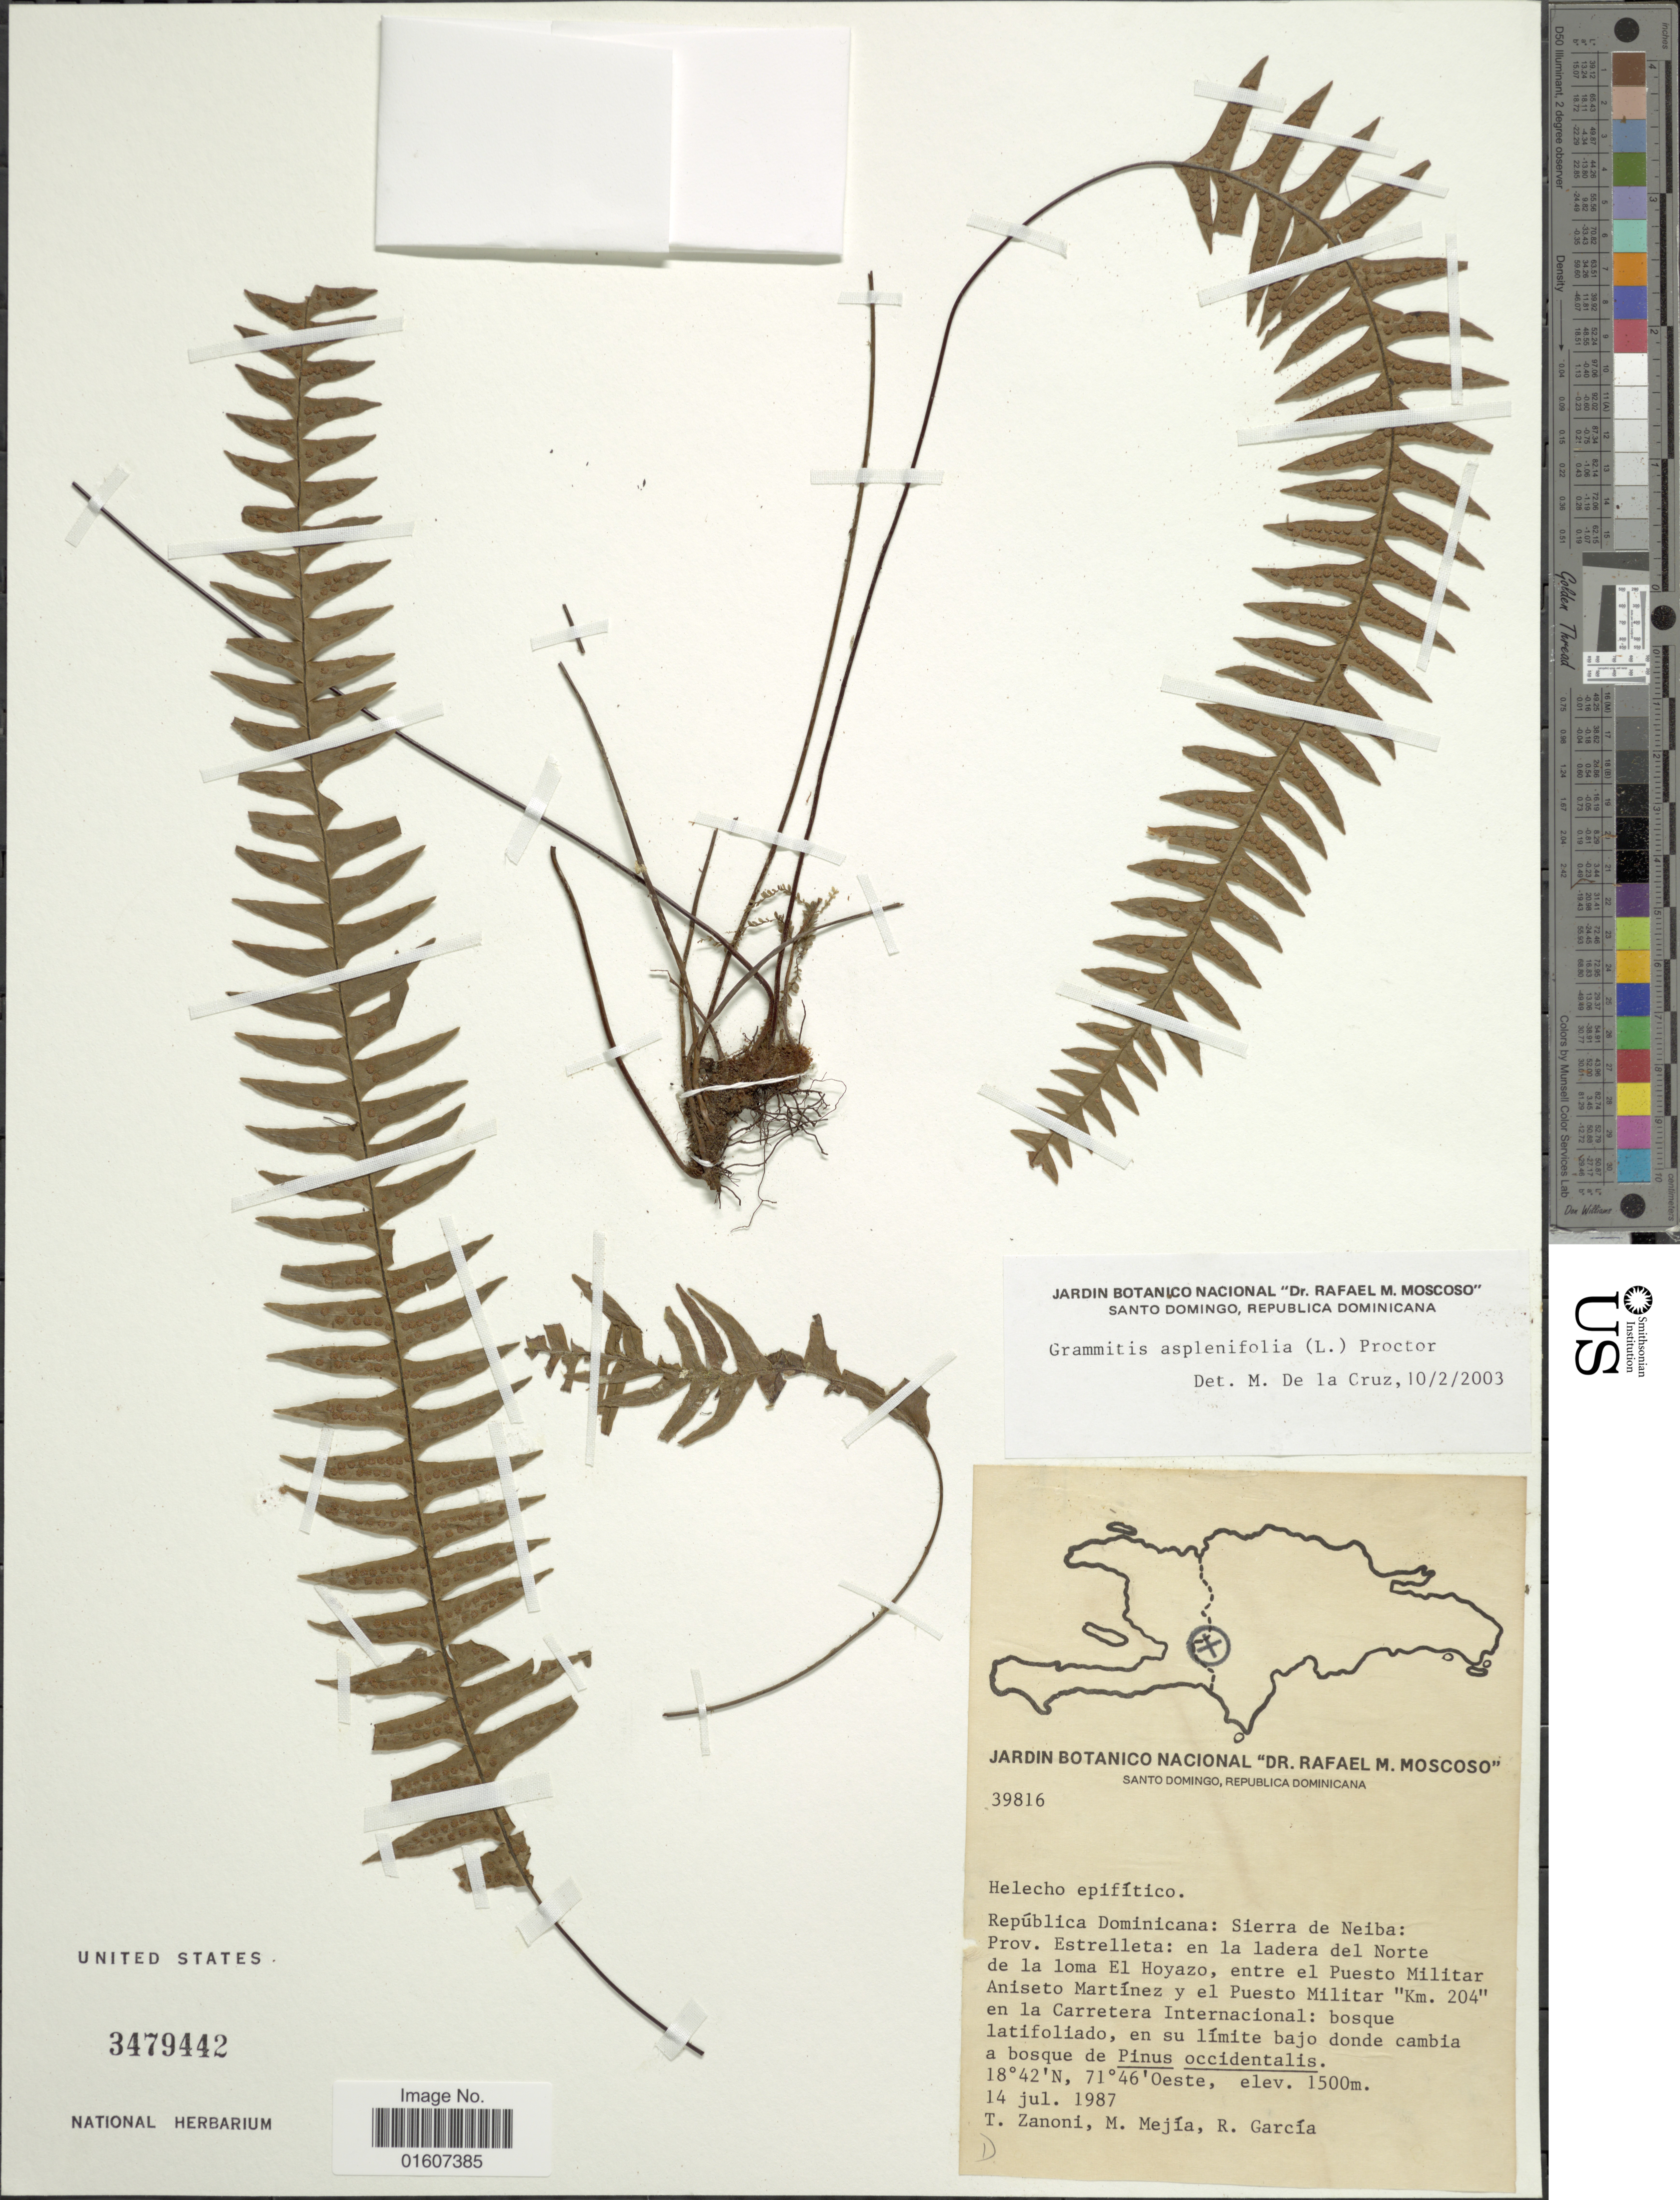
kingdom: Plantae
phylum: Tracheophyta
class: Polypodiopsida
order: Polypodiales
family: Polypodiaceae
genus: Terpsichore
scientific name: Terpsichore asplenifolia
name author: (L.) A.R. Sm.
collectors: T. A. Zanoni, M. Mejia & R. García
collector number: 39816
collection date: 1987-07-14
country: Dominican Republic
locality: Sierra de Neiba: Prov. Estrelleta: en la ladera del Norte de la loma El Hoyazo, entre el Puesto Militar Aniseto Martínez y el Puesto Militar 'Km. 204' en la Carretera Internacional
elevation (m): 1500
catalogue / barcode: US 3479442